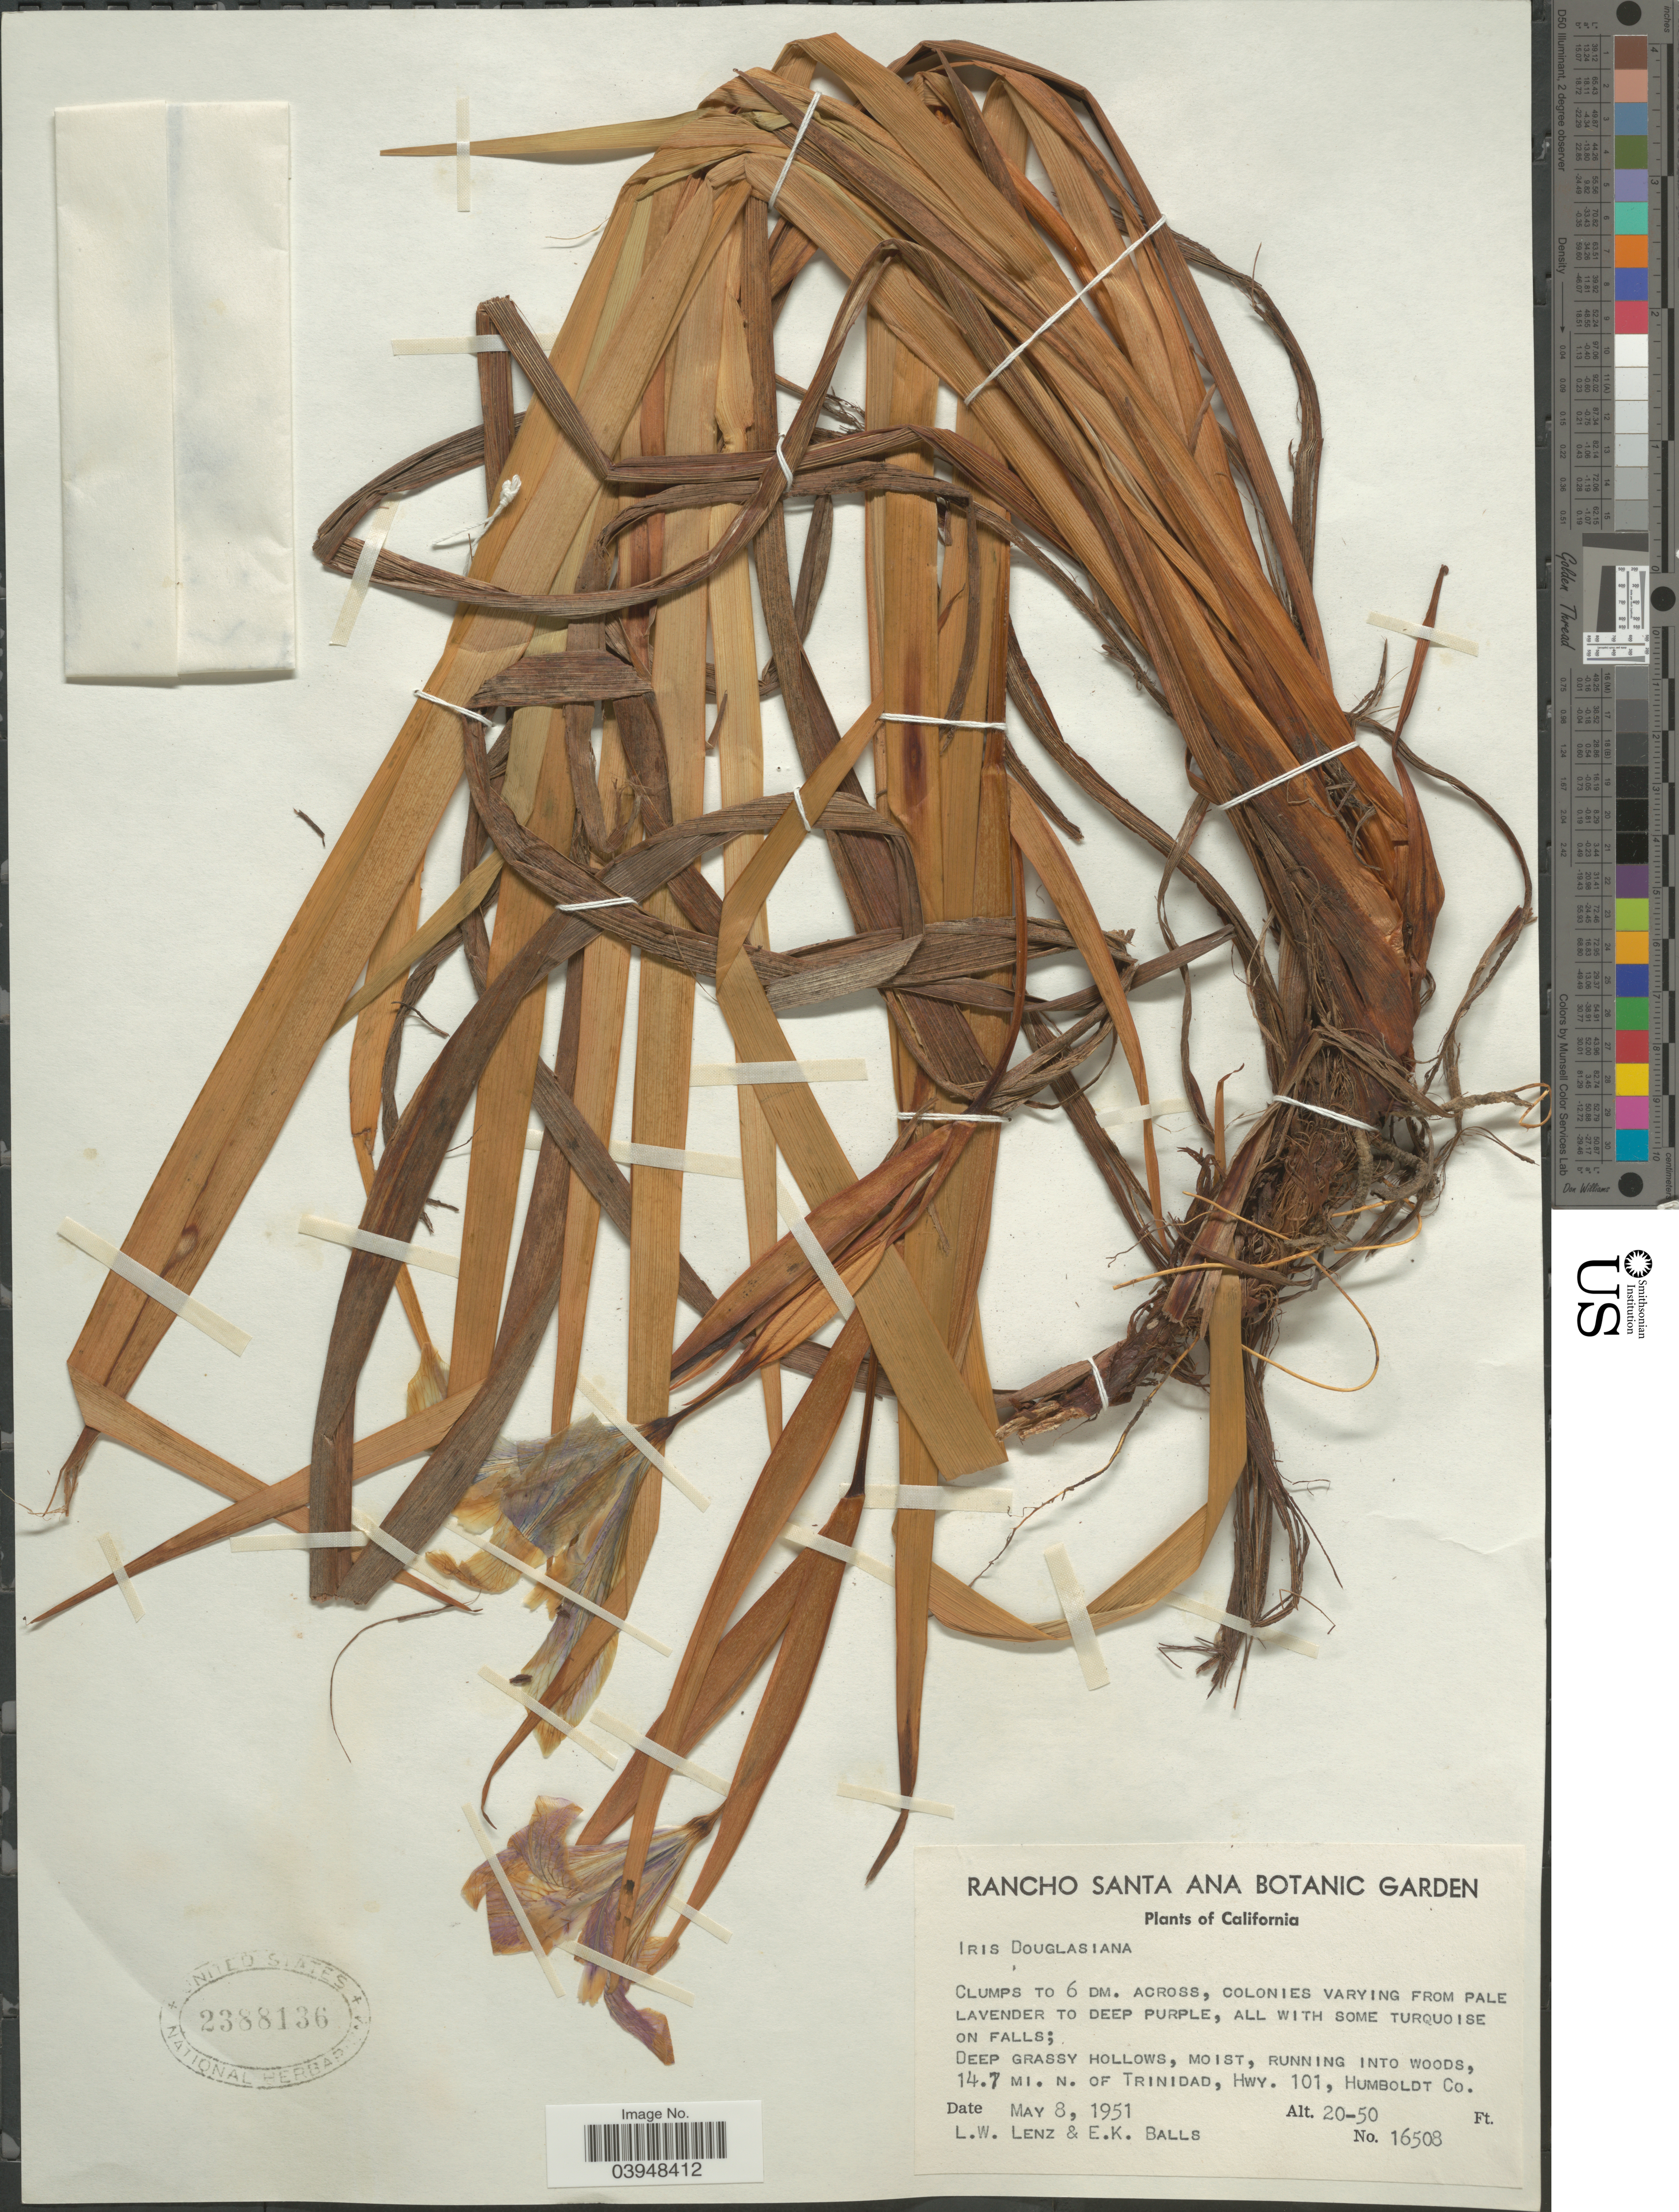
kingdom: Plantae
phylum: Tracheophyta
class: Liliopsida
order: Asparagales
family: Iridaceae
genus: Iris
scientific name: Iris douglasiana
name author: Herb.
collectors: L. Lenz & E. K. Balls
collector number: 16508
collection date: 1951-05-08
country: United States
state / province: California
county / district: Humboldt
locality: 14.7 mi. n. of Trinidad, Hwy. 101, Humboldt Co.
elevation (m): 6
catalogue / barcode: US 2388136